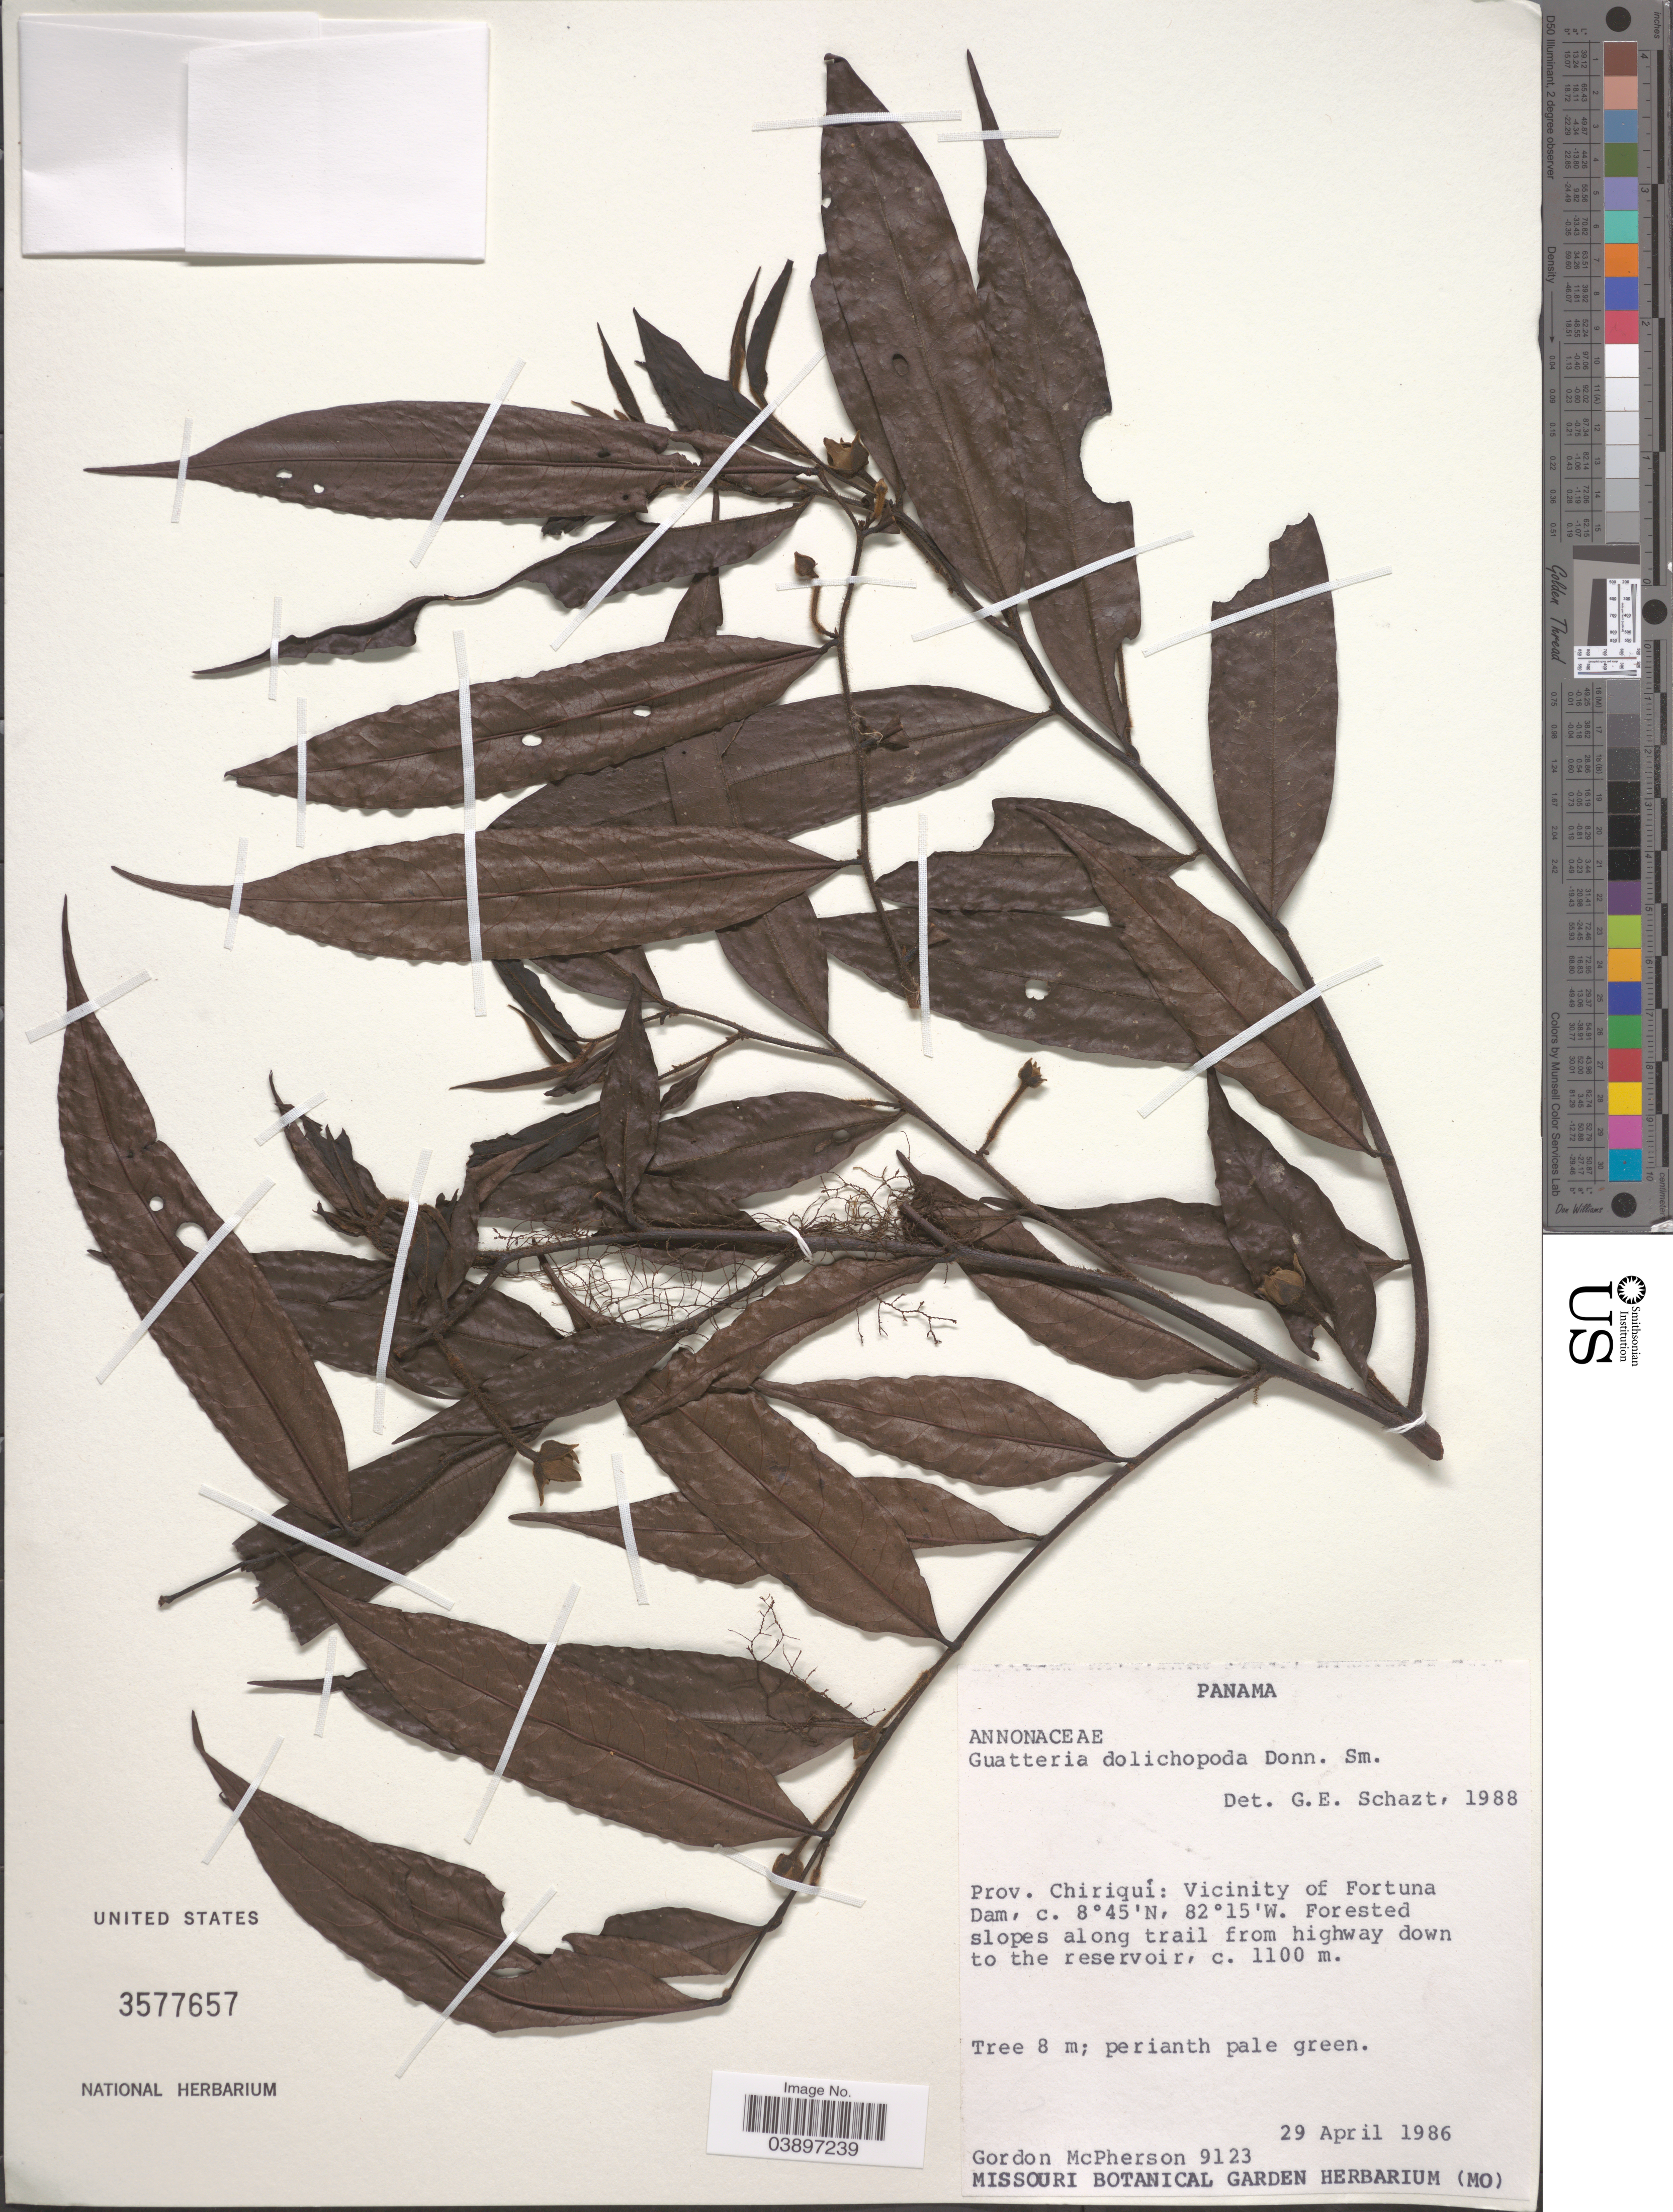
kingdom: Plantae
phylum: Tracheophyta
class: Magnoliopsida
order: Magnoliales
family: Annonaceae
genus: Guatteria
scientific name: Guatteria dolichopoda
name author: Donn. Sm.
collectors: G. D. McPherson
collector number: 9123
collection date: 1986-04-29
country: Panama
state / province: Chiriqui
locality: Vicinity of Fortuna Dam. Forested slopes along trail from highway down to the reservoir.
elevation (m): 1100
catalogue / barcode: US 3577657